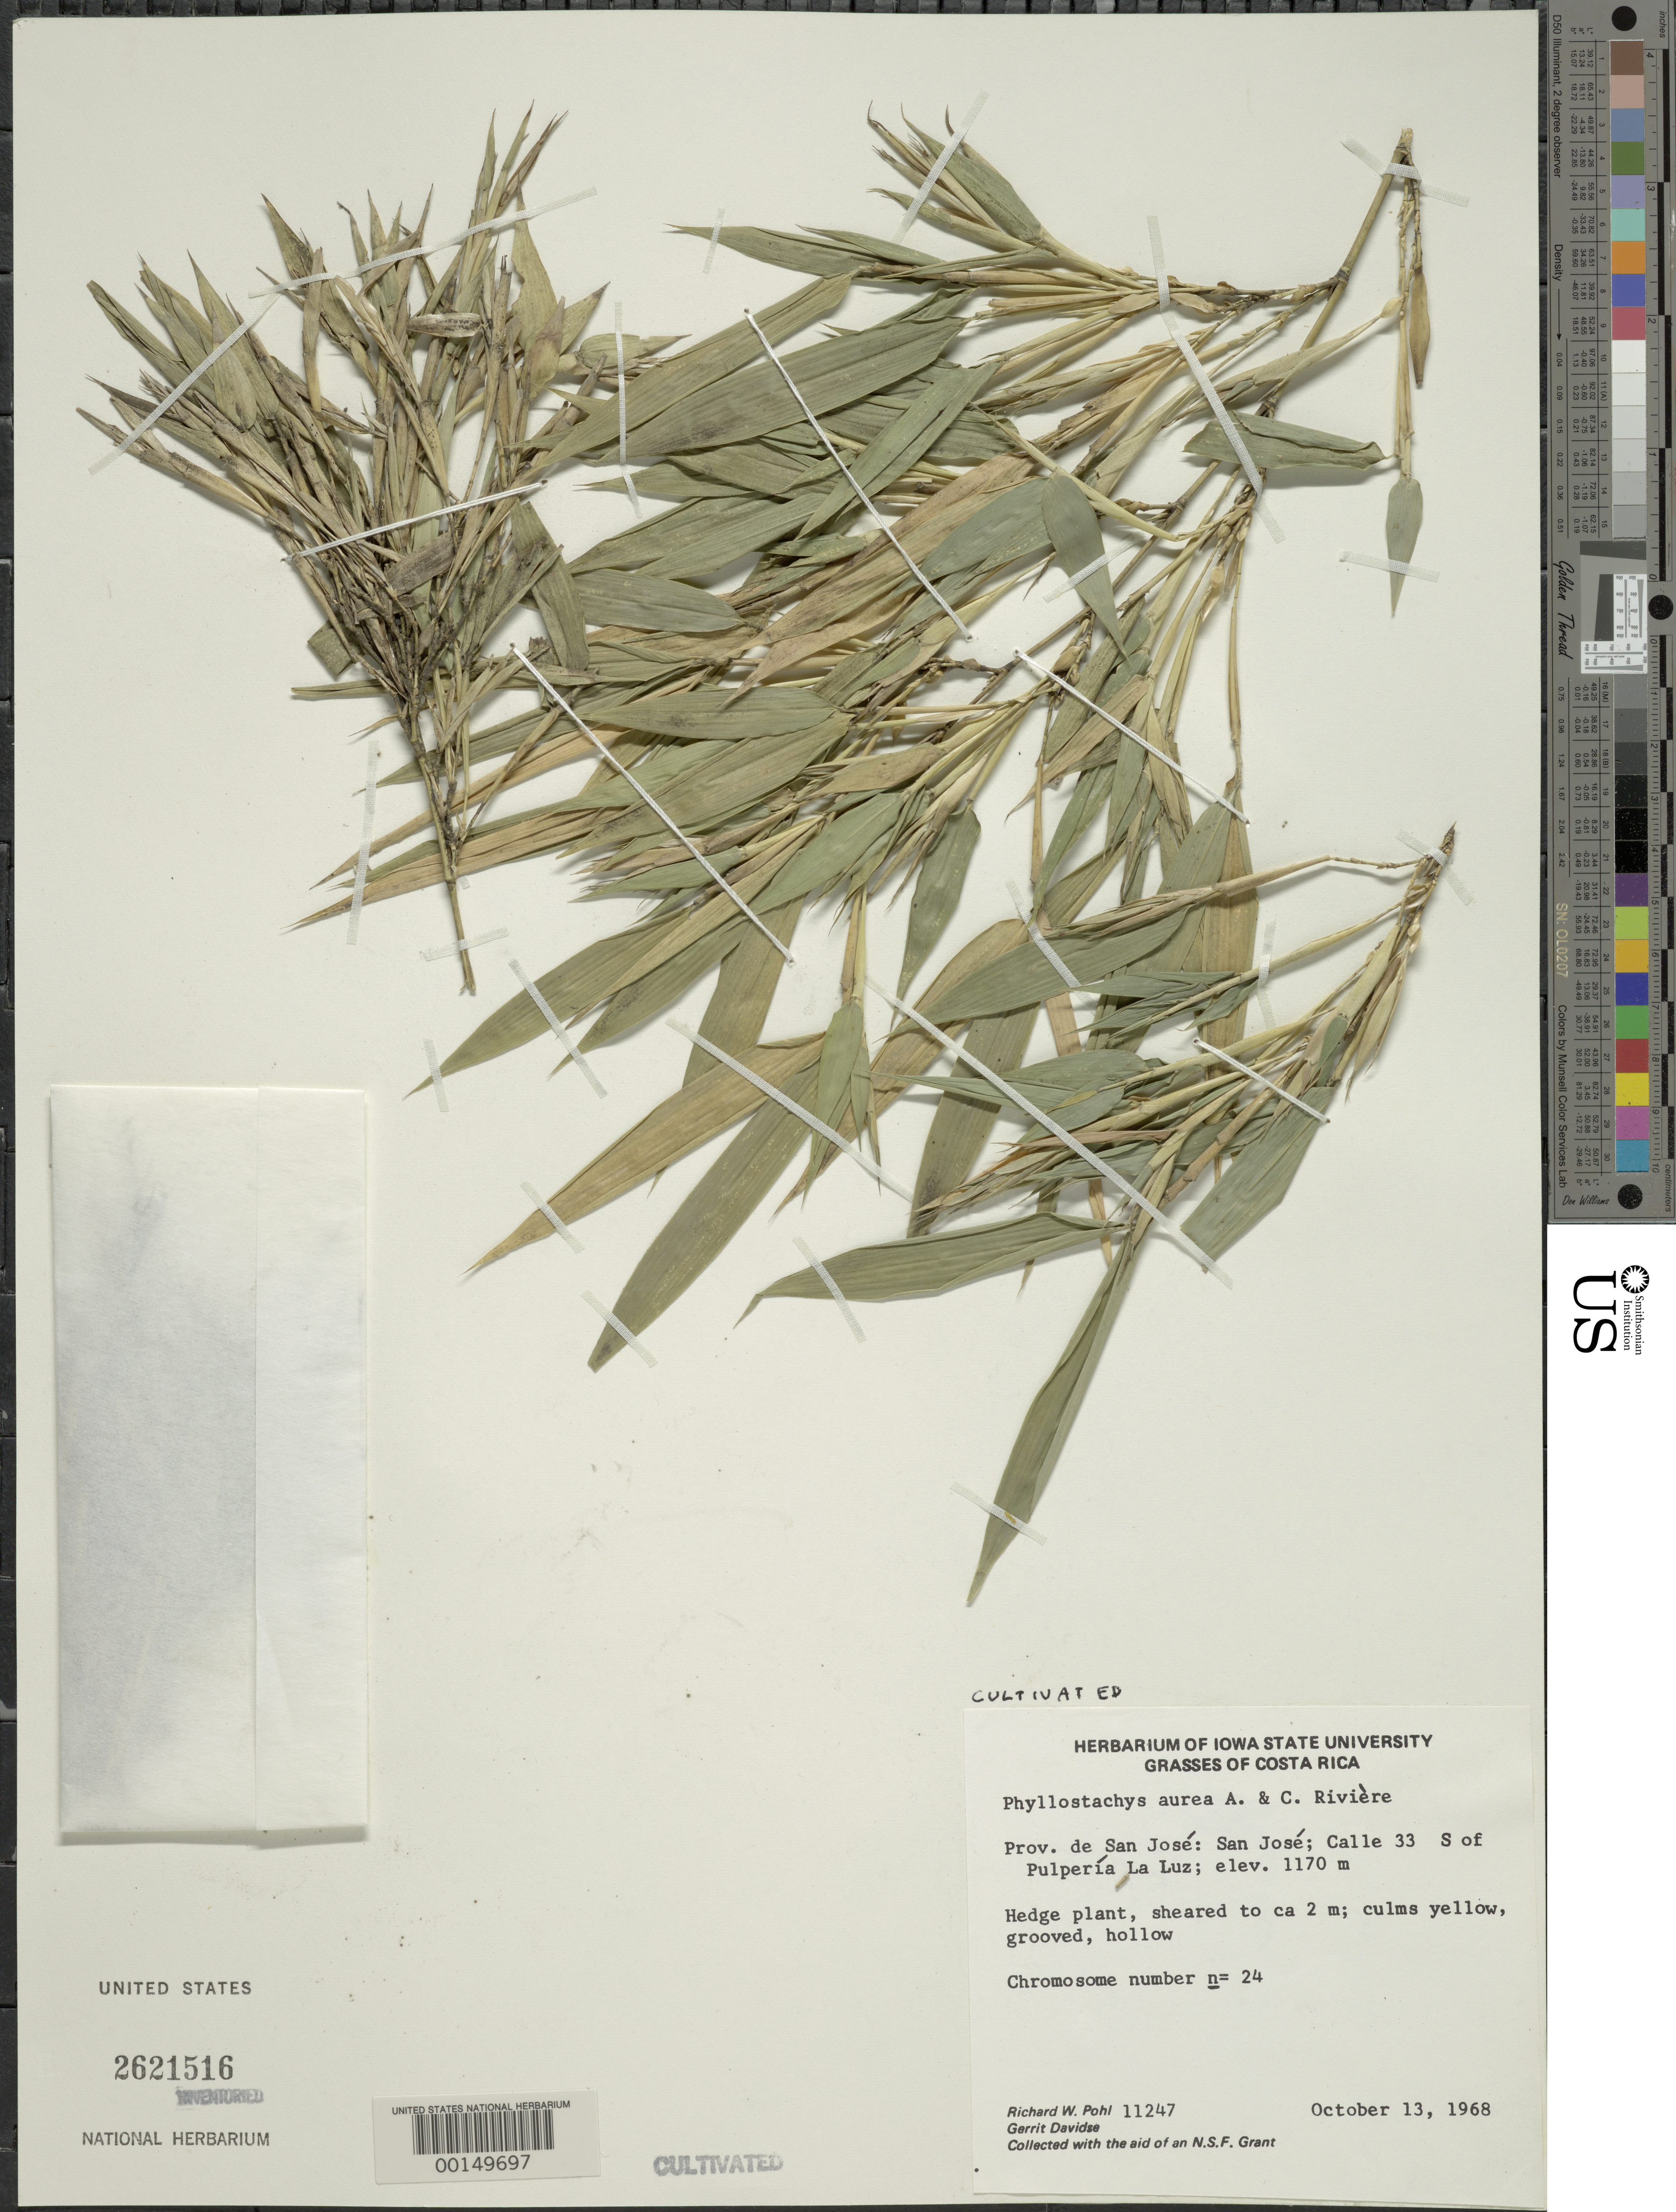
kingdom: Plantae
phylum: Tracheophyta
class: Liliopsida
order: Poales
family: Poaceae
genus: Phyllostachys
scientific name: Phyllostachys aurea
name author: Rivière & C. Rivière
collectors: R. W. Pohl & G. Davidse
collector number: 11247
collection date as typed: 13 Oct 1968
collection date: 1968-10-13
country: Costa Rica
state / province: San José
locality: San jose, s of pulperia la luz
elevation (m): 1170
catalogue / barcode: US 2621516